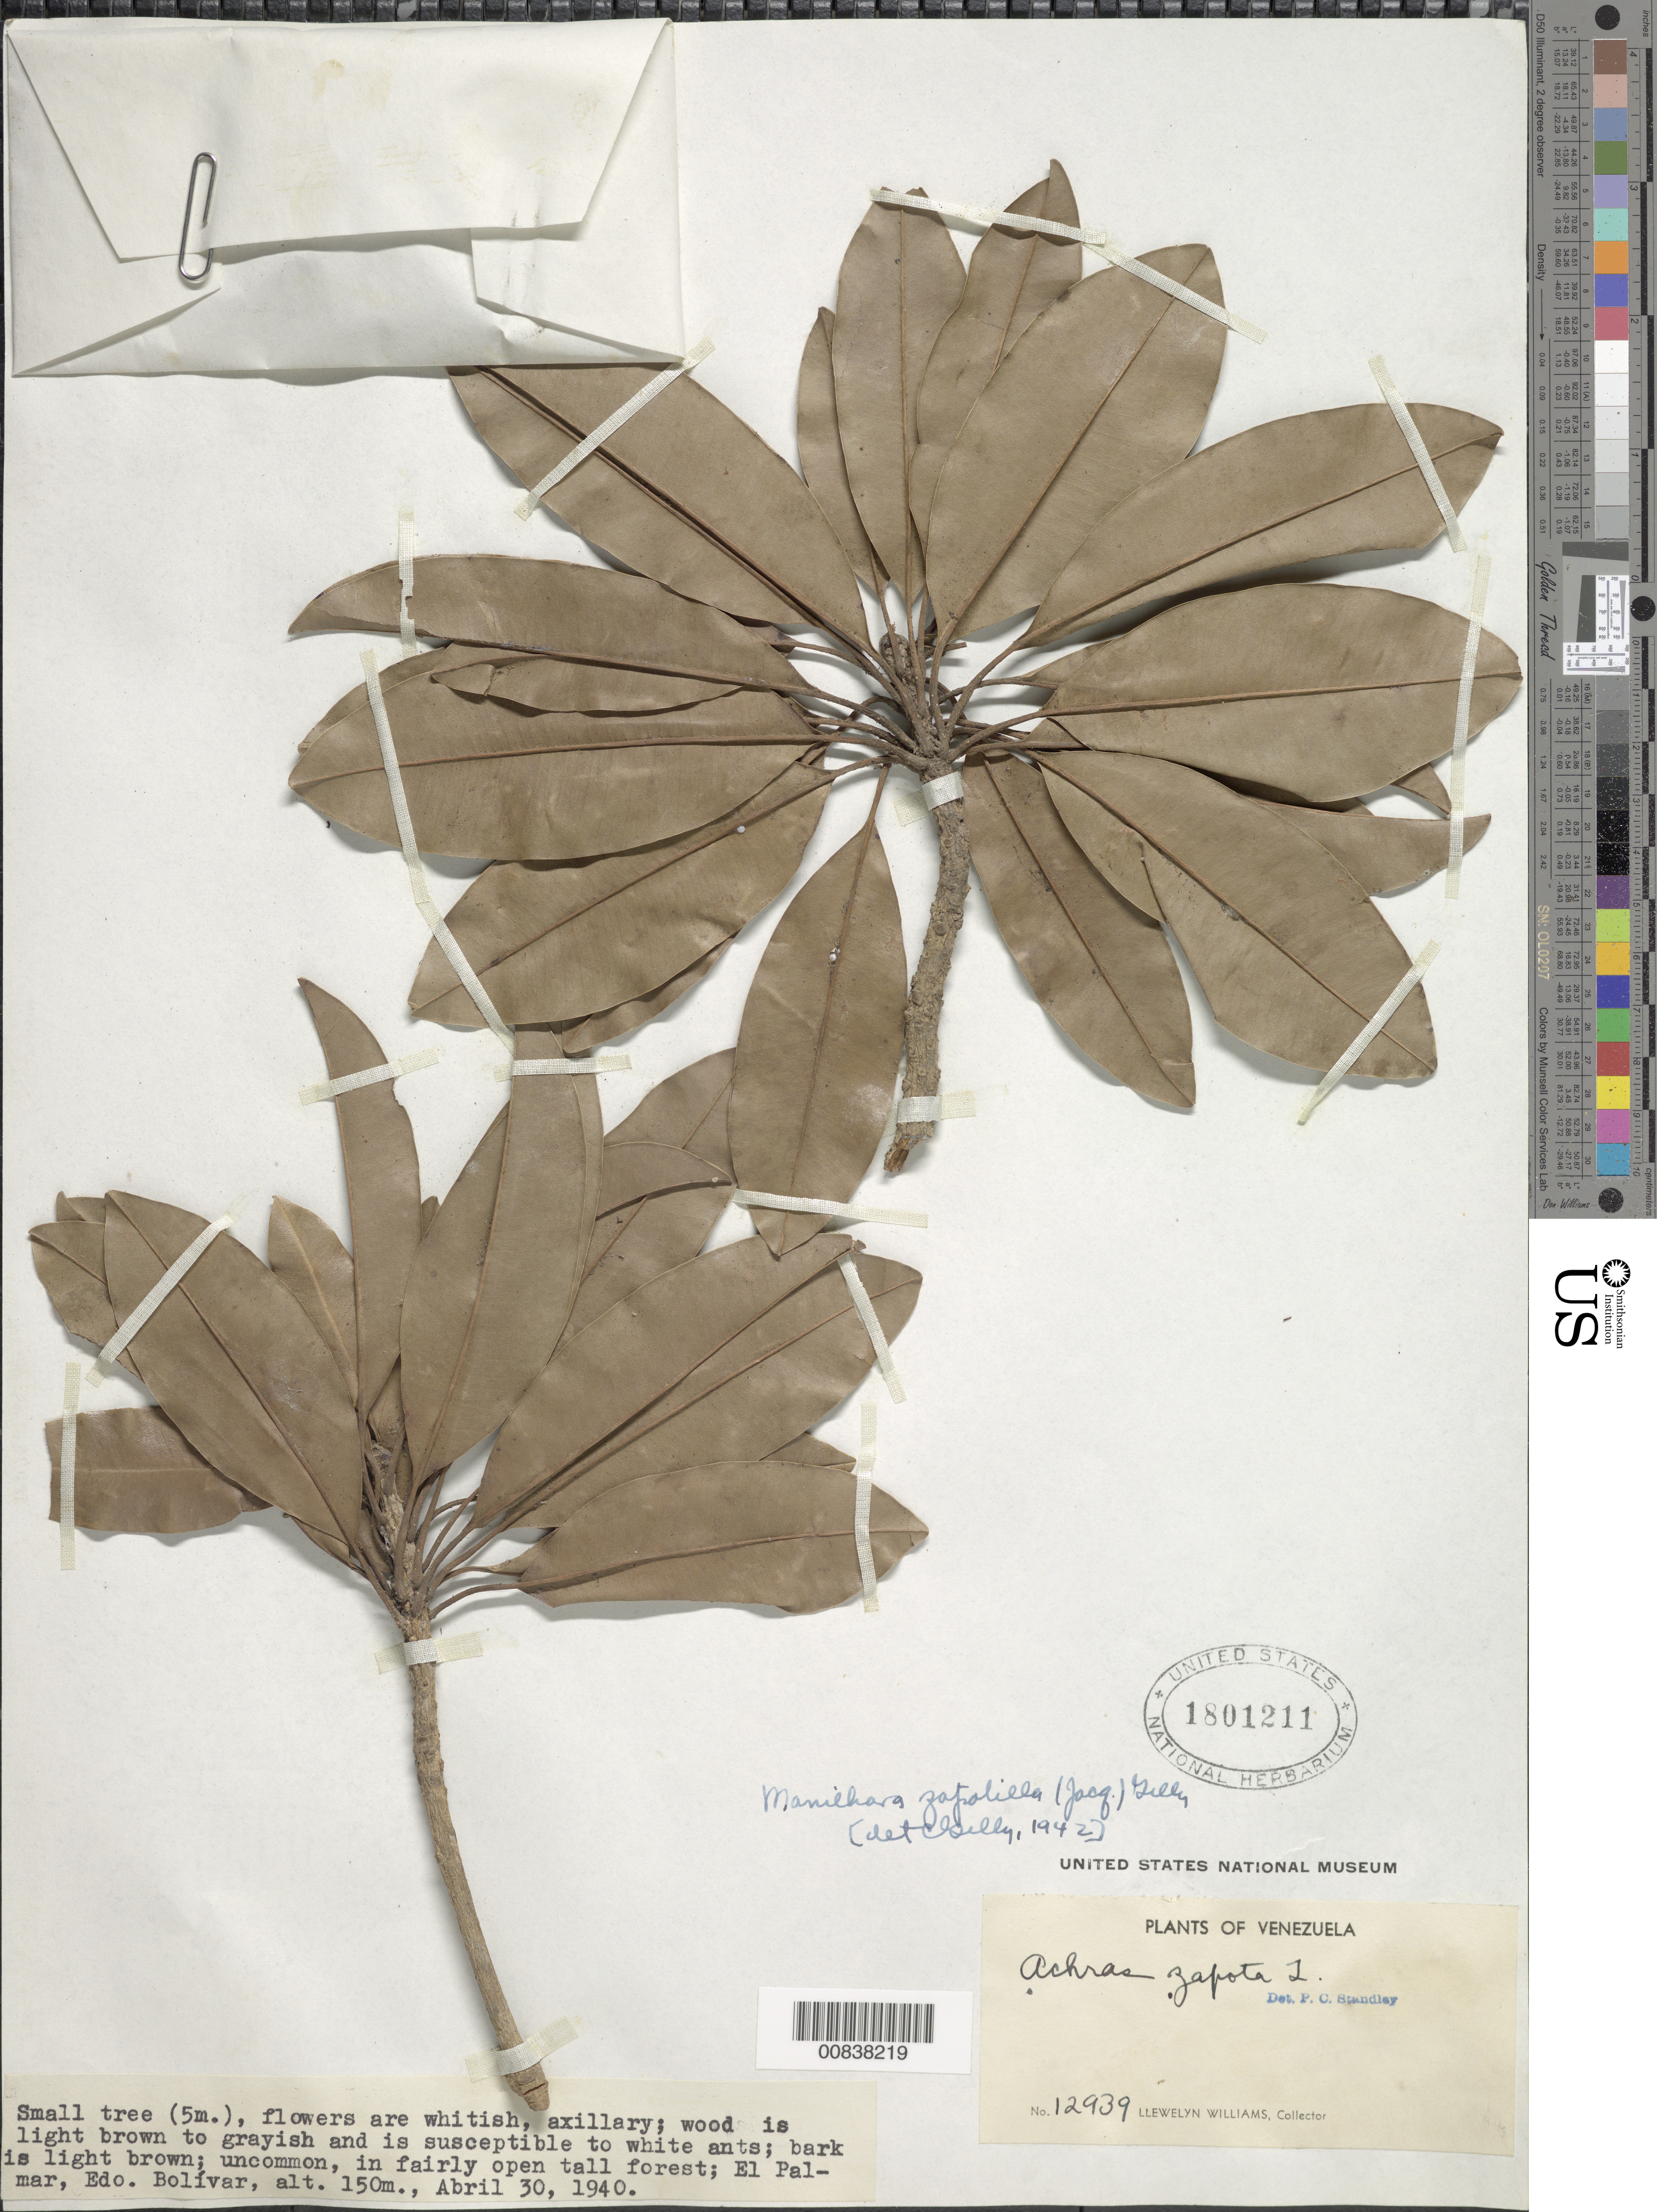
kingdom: Plantae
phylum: Tracheophyta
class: Magnoliopsida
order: Ericales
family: Sapotaceae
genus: Manilkara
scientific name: Manilkara zapotilla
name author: (Jacq.) Gilly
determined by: Gilly, C. L.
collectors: Ll. Williams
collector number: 12939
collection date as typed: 30-Apr-40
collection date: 1940-04-30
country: Venezuela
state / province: Bolívar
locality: El Palmar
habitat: Fairly open tall forest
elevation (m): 150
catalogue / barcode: US 1801211